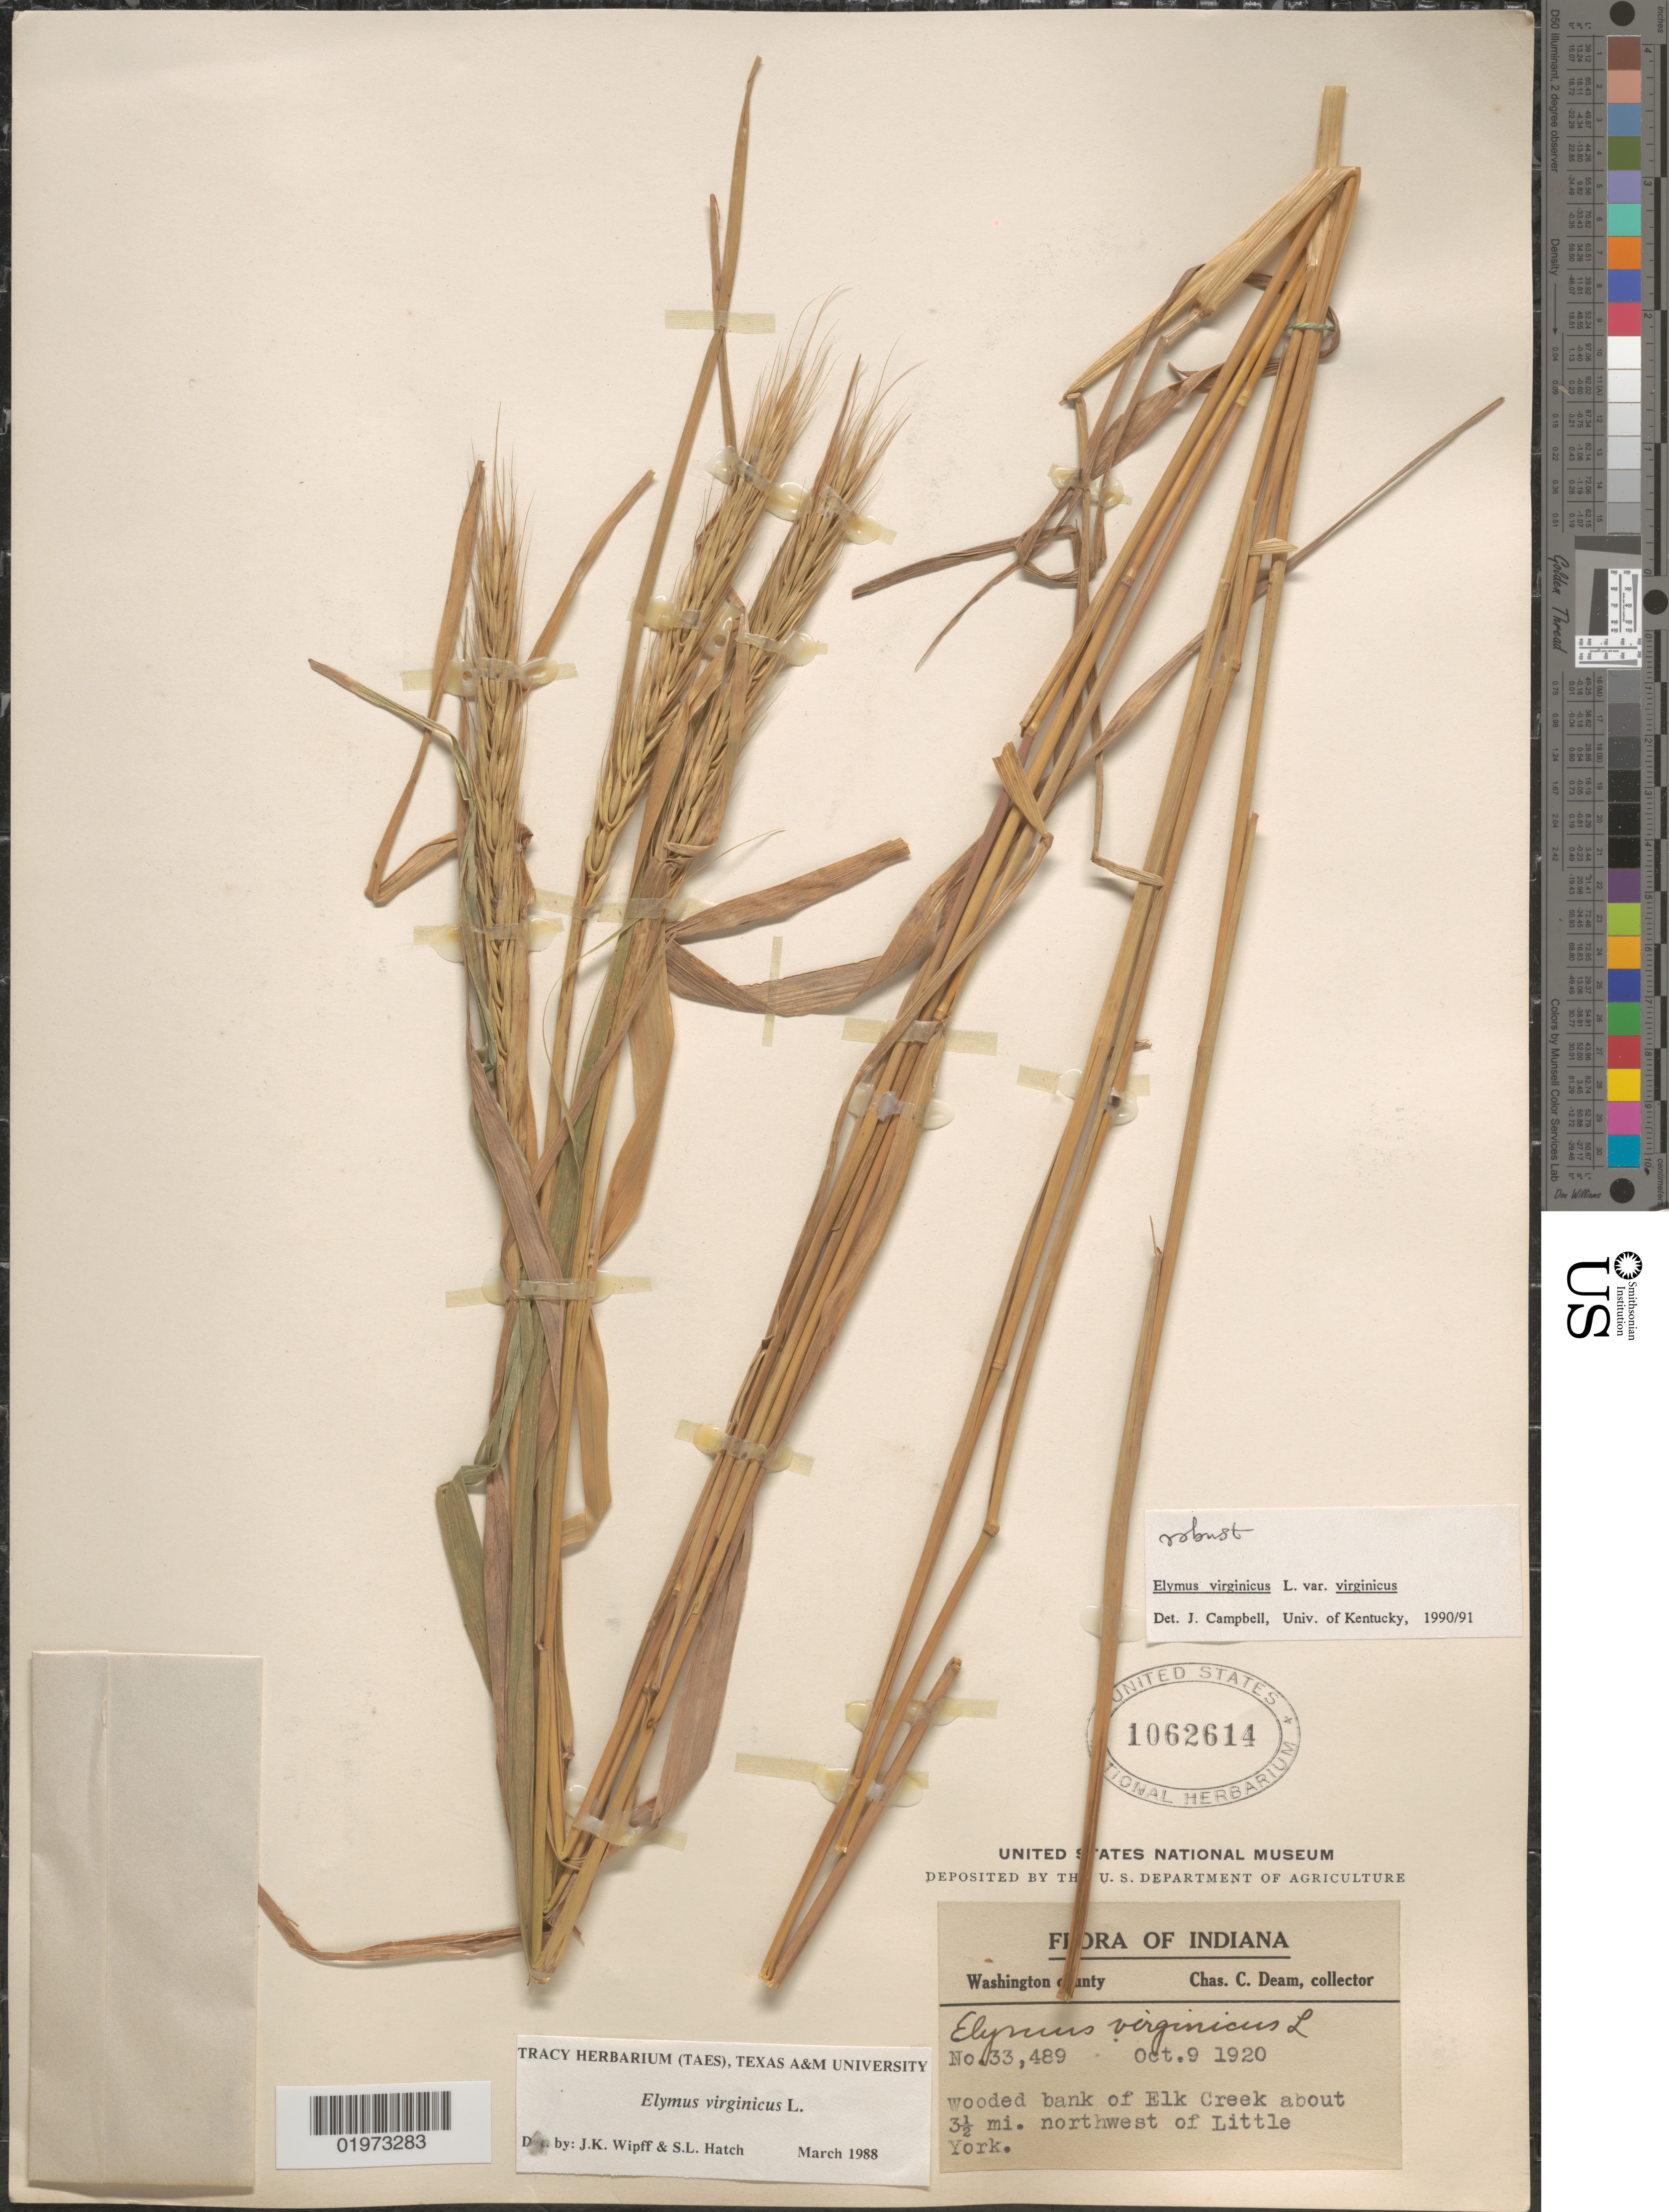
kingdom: Plantae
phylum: Tracheophyta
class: Liliopsida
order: Poales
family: Poaceae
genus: Elymus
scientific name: Elymus virginicus var. virginicus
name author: L.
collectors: C. C. Deam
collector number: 33489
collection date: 1920-10-09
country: United States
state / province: Indiana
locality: Washington county. Wooded bank of Elk Creek about 3½ mi. northwest of Little York.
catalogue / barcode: US 1062614